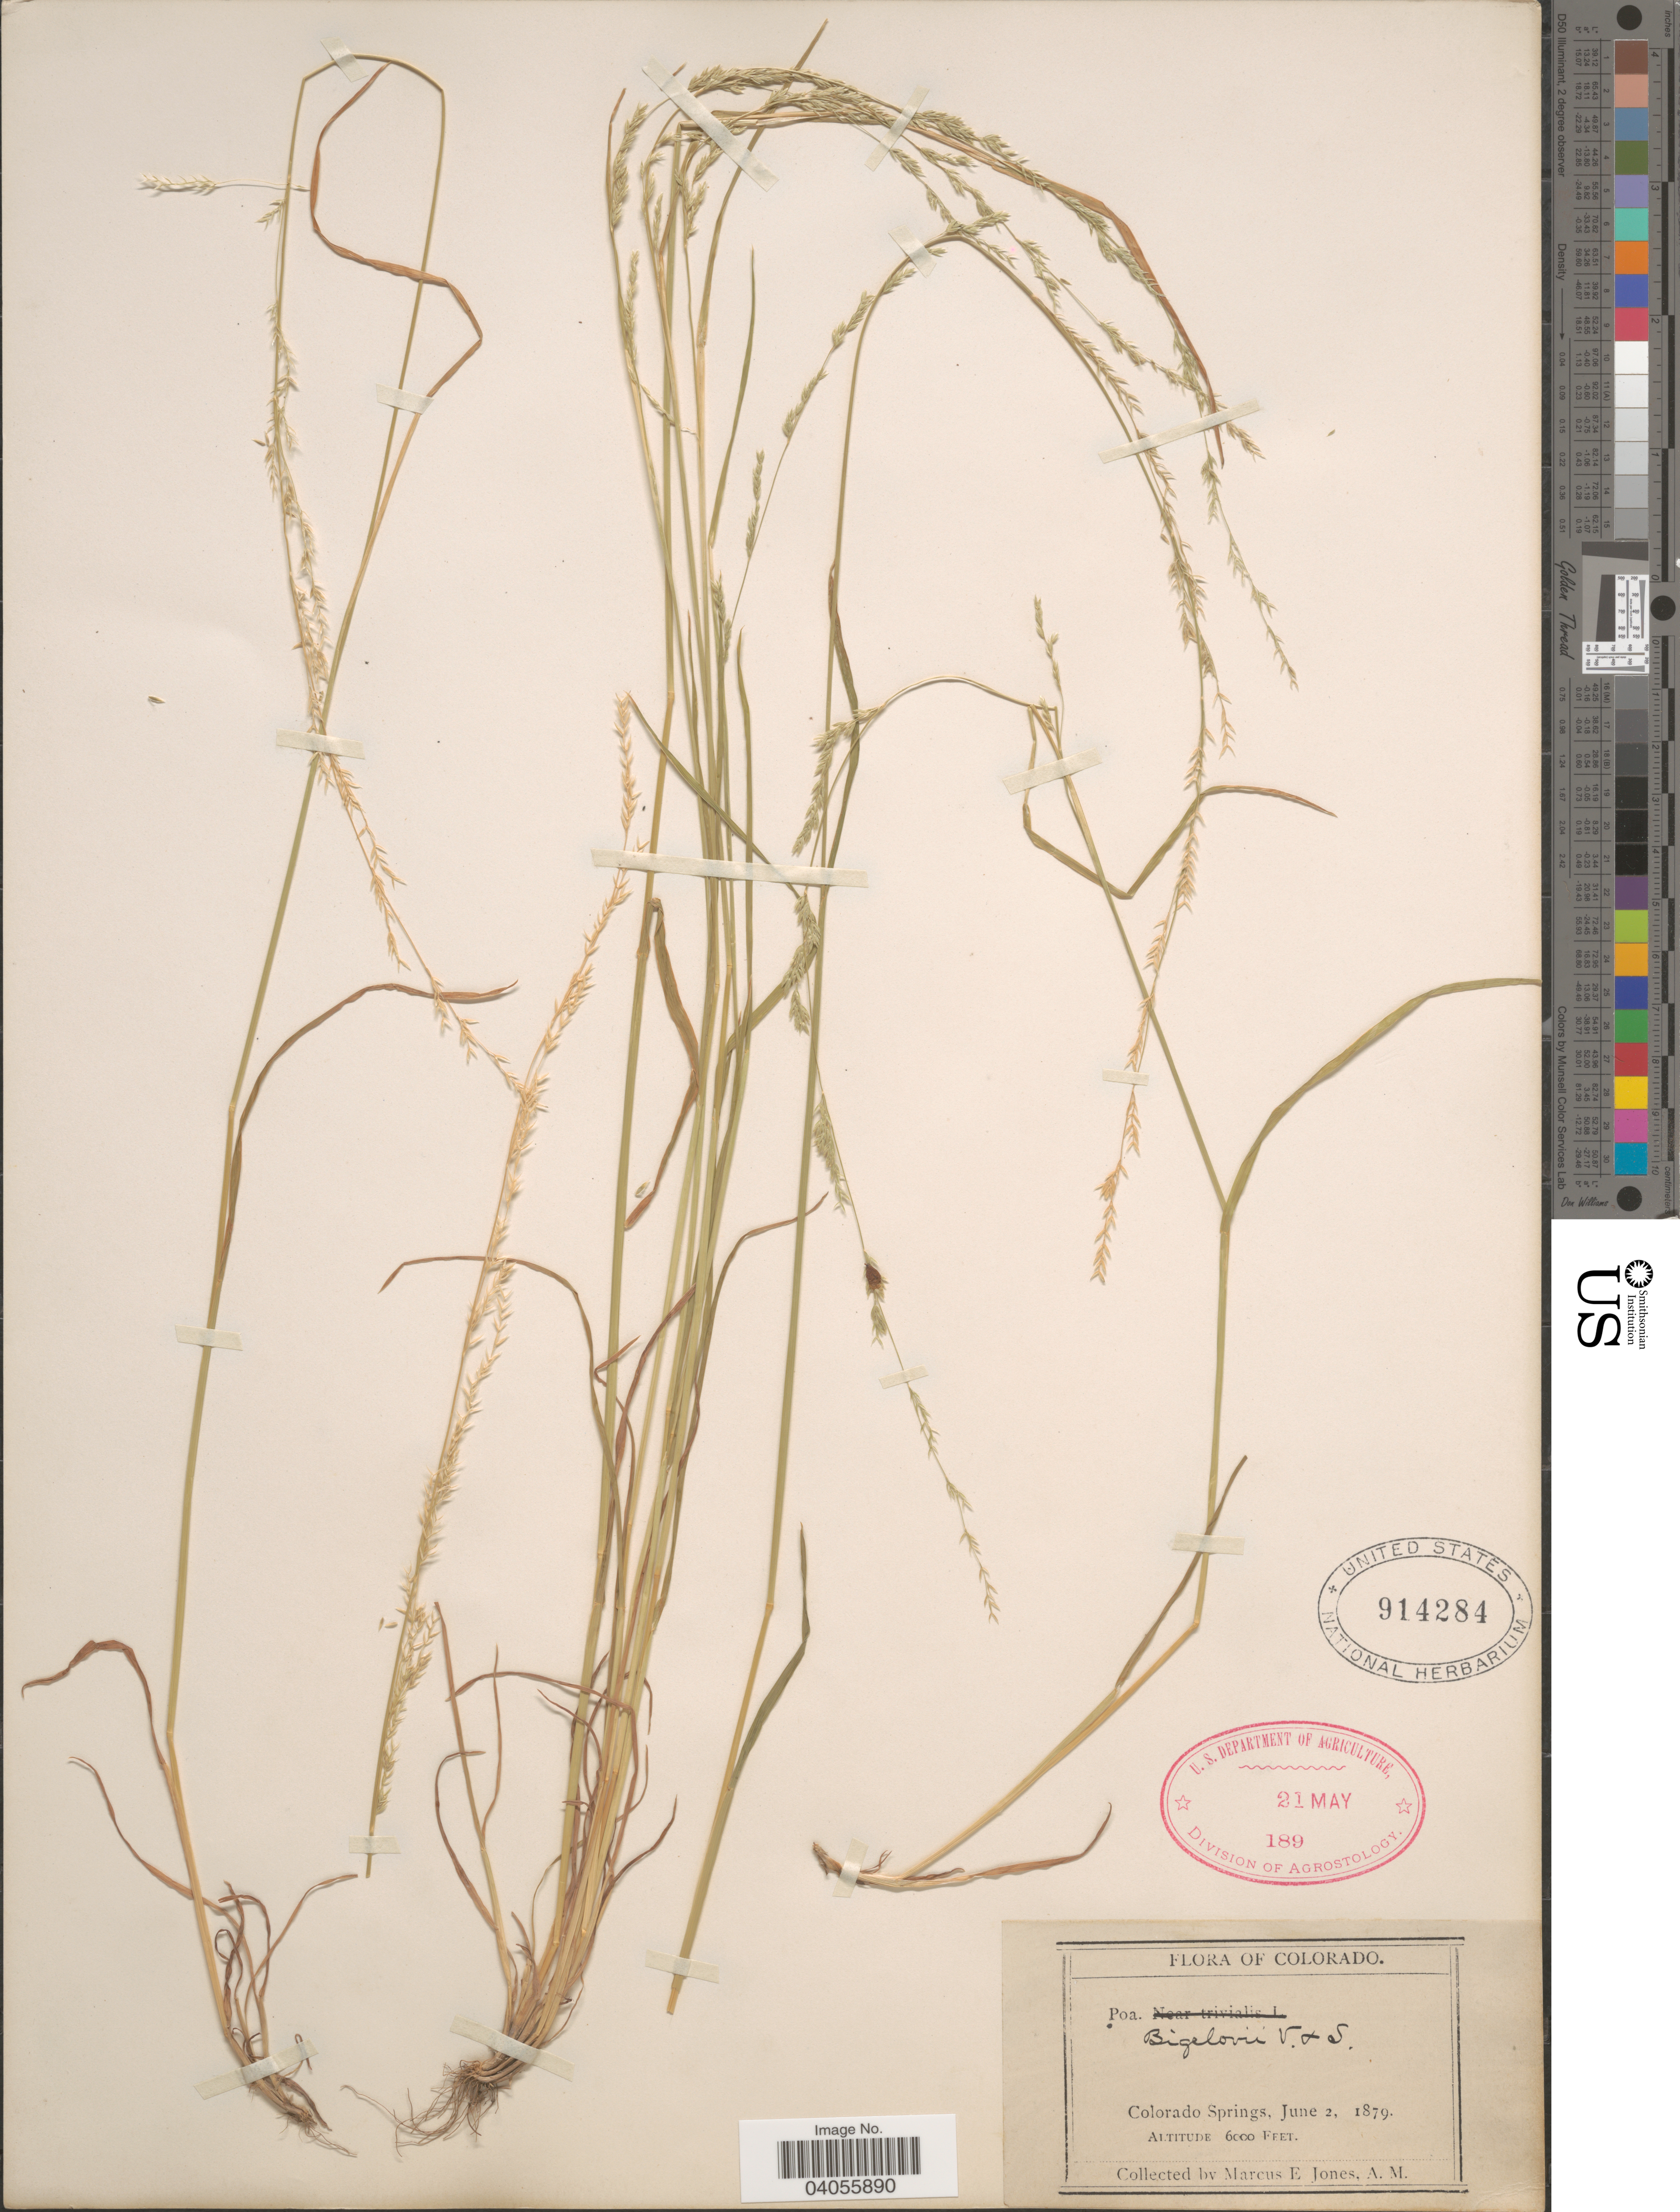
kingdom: Plantae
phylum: Tracheophyta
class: Liliopsida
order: Poales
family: Poaceae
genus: Poa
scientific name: Poa bigelovii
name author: Vasey & Scribn.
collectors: M. E. Jones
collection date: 1879-06-02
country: United States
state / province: Colorado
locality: Colorado Springs.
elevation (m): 1829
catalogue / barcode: US 914284